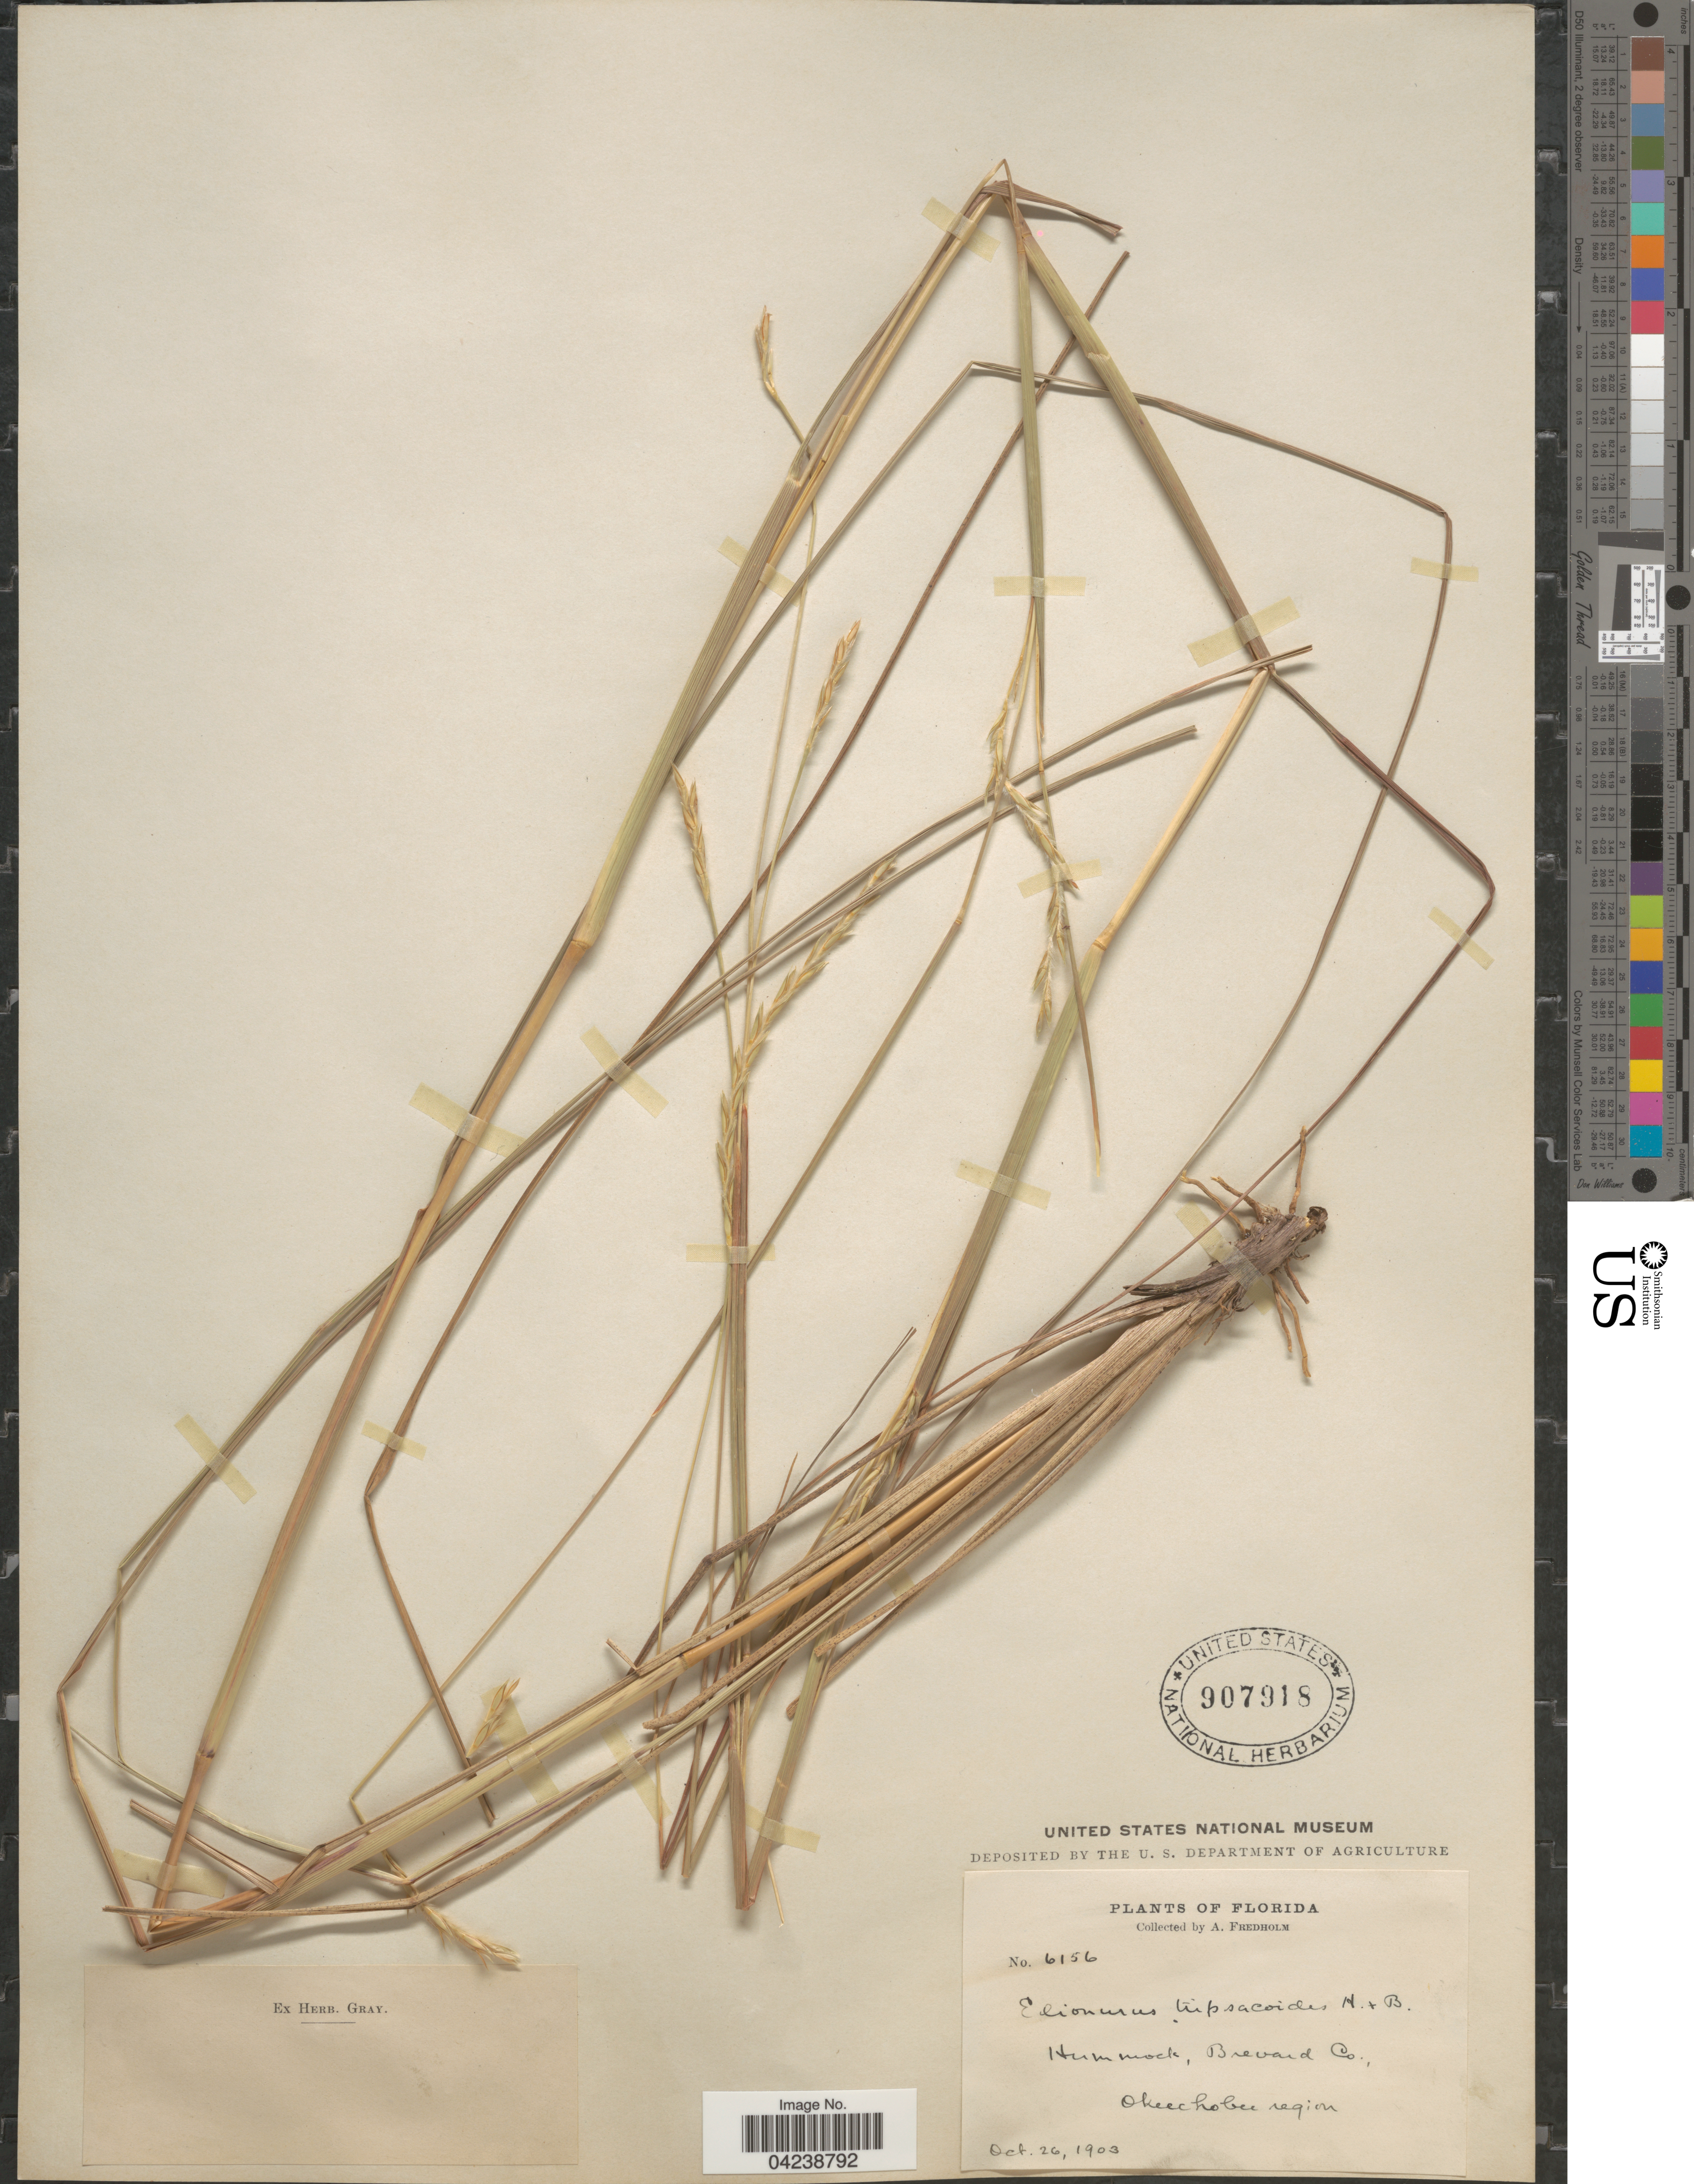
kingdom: Plantae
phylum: Tracheophyta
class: Liliopsida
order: Poales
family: Poaceae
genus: Elionurus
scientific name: Elionurus tripsacoides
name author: Humb. & Bonpl. ex Willd.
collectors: A. Fredholm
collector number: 6156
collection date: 1903-10-26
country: United States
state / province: Florida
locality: Hummock, Brevard Co., Okeechobee region.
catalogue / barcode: US 907918